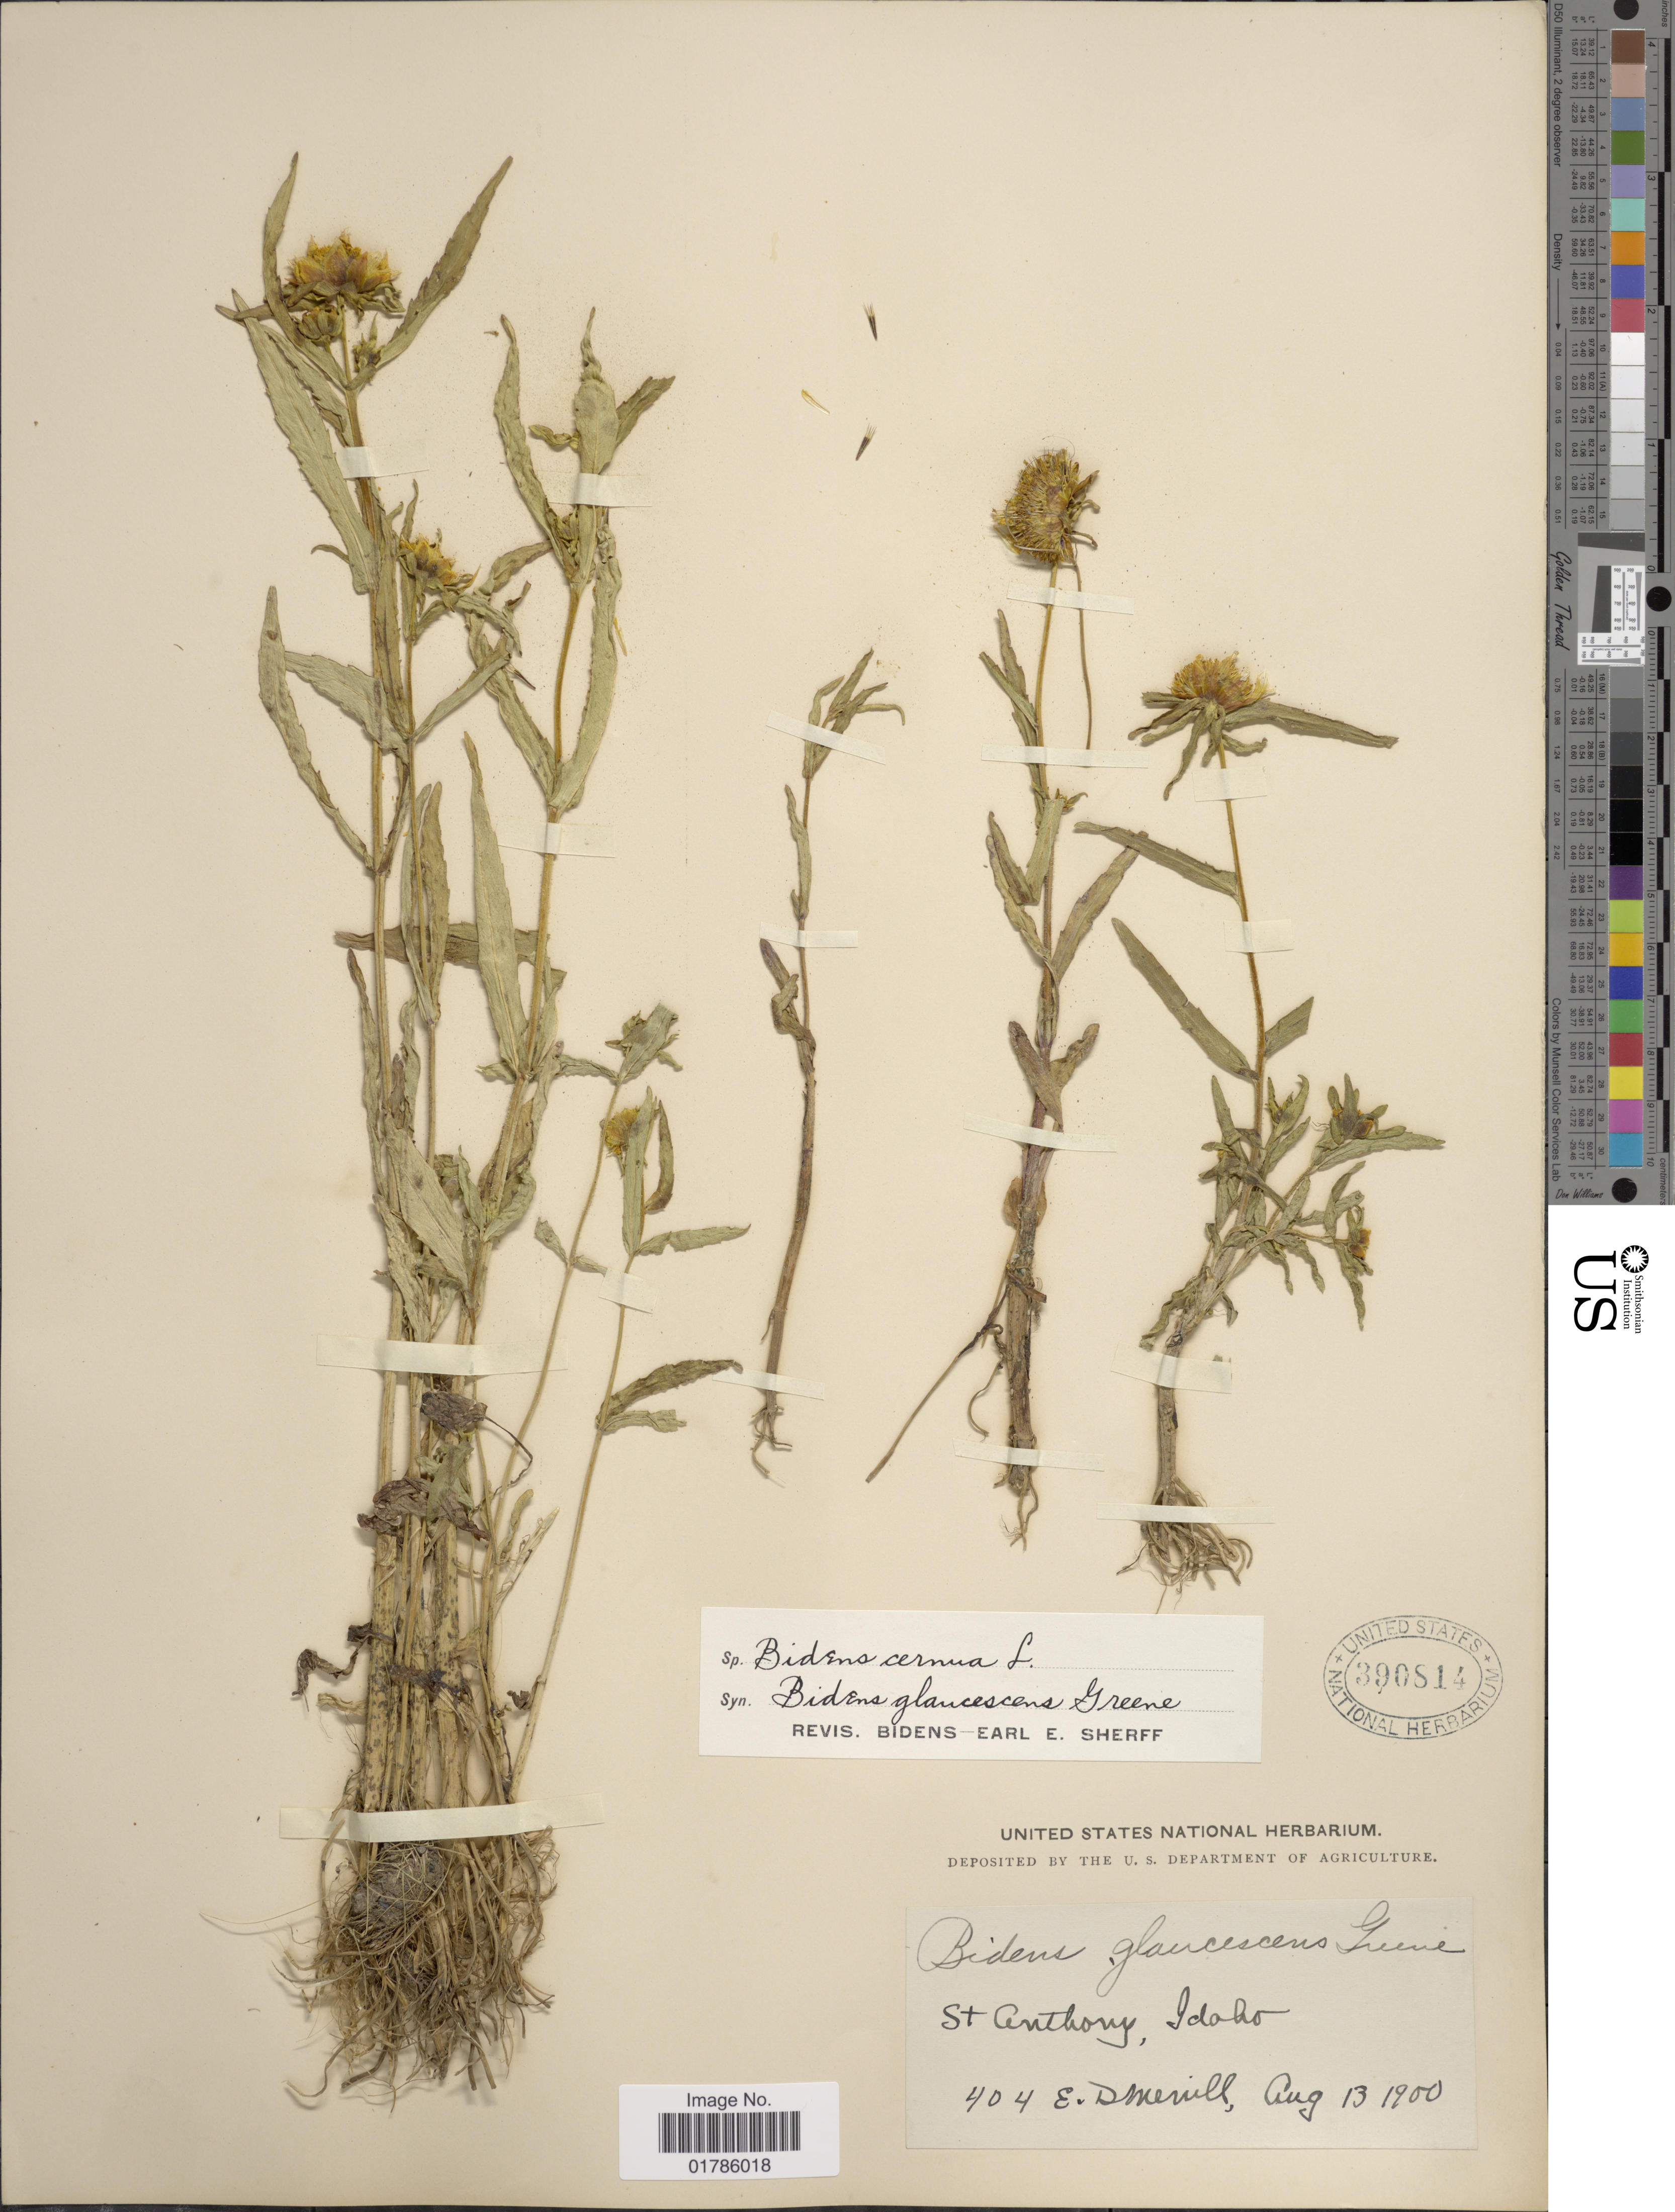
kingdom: Plantae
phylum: Tracheophyta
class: Magnoliopsida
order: Asterales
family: Asteraceae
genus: Bidens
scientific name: Bidens cernua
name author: L.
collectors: E. D. Merrill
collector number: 404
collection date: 1900-08-13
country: United States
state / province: Idaho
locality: St. Anthony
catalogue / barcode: US 390814